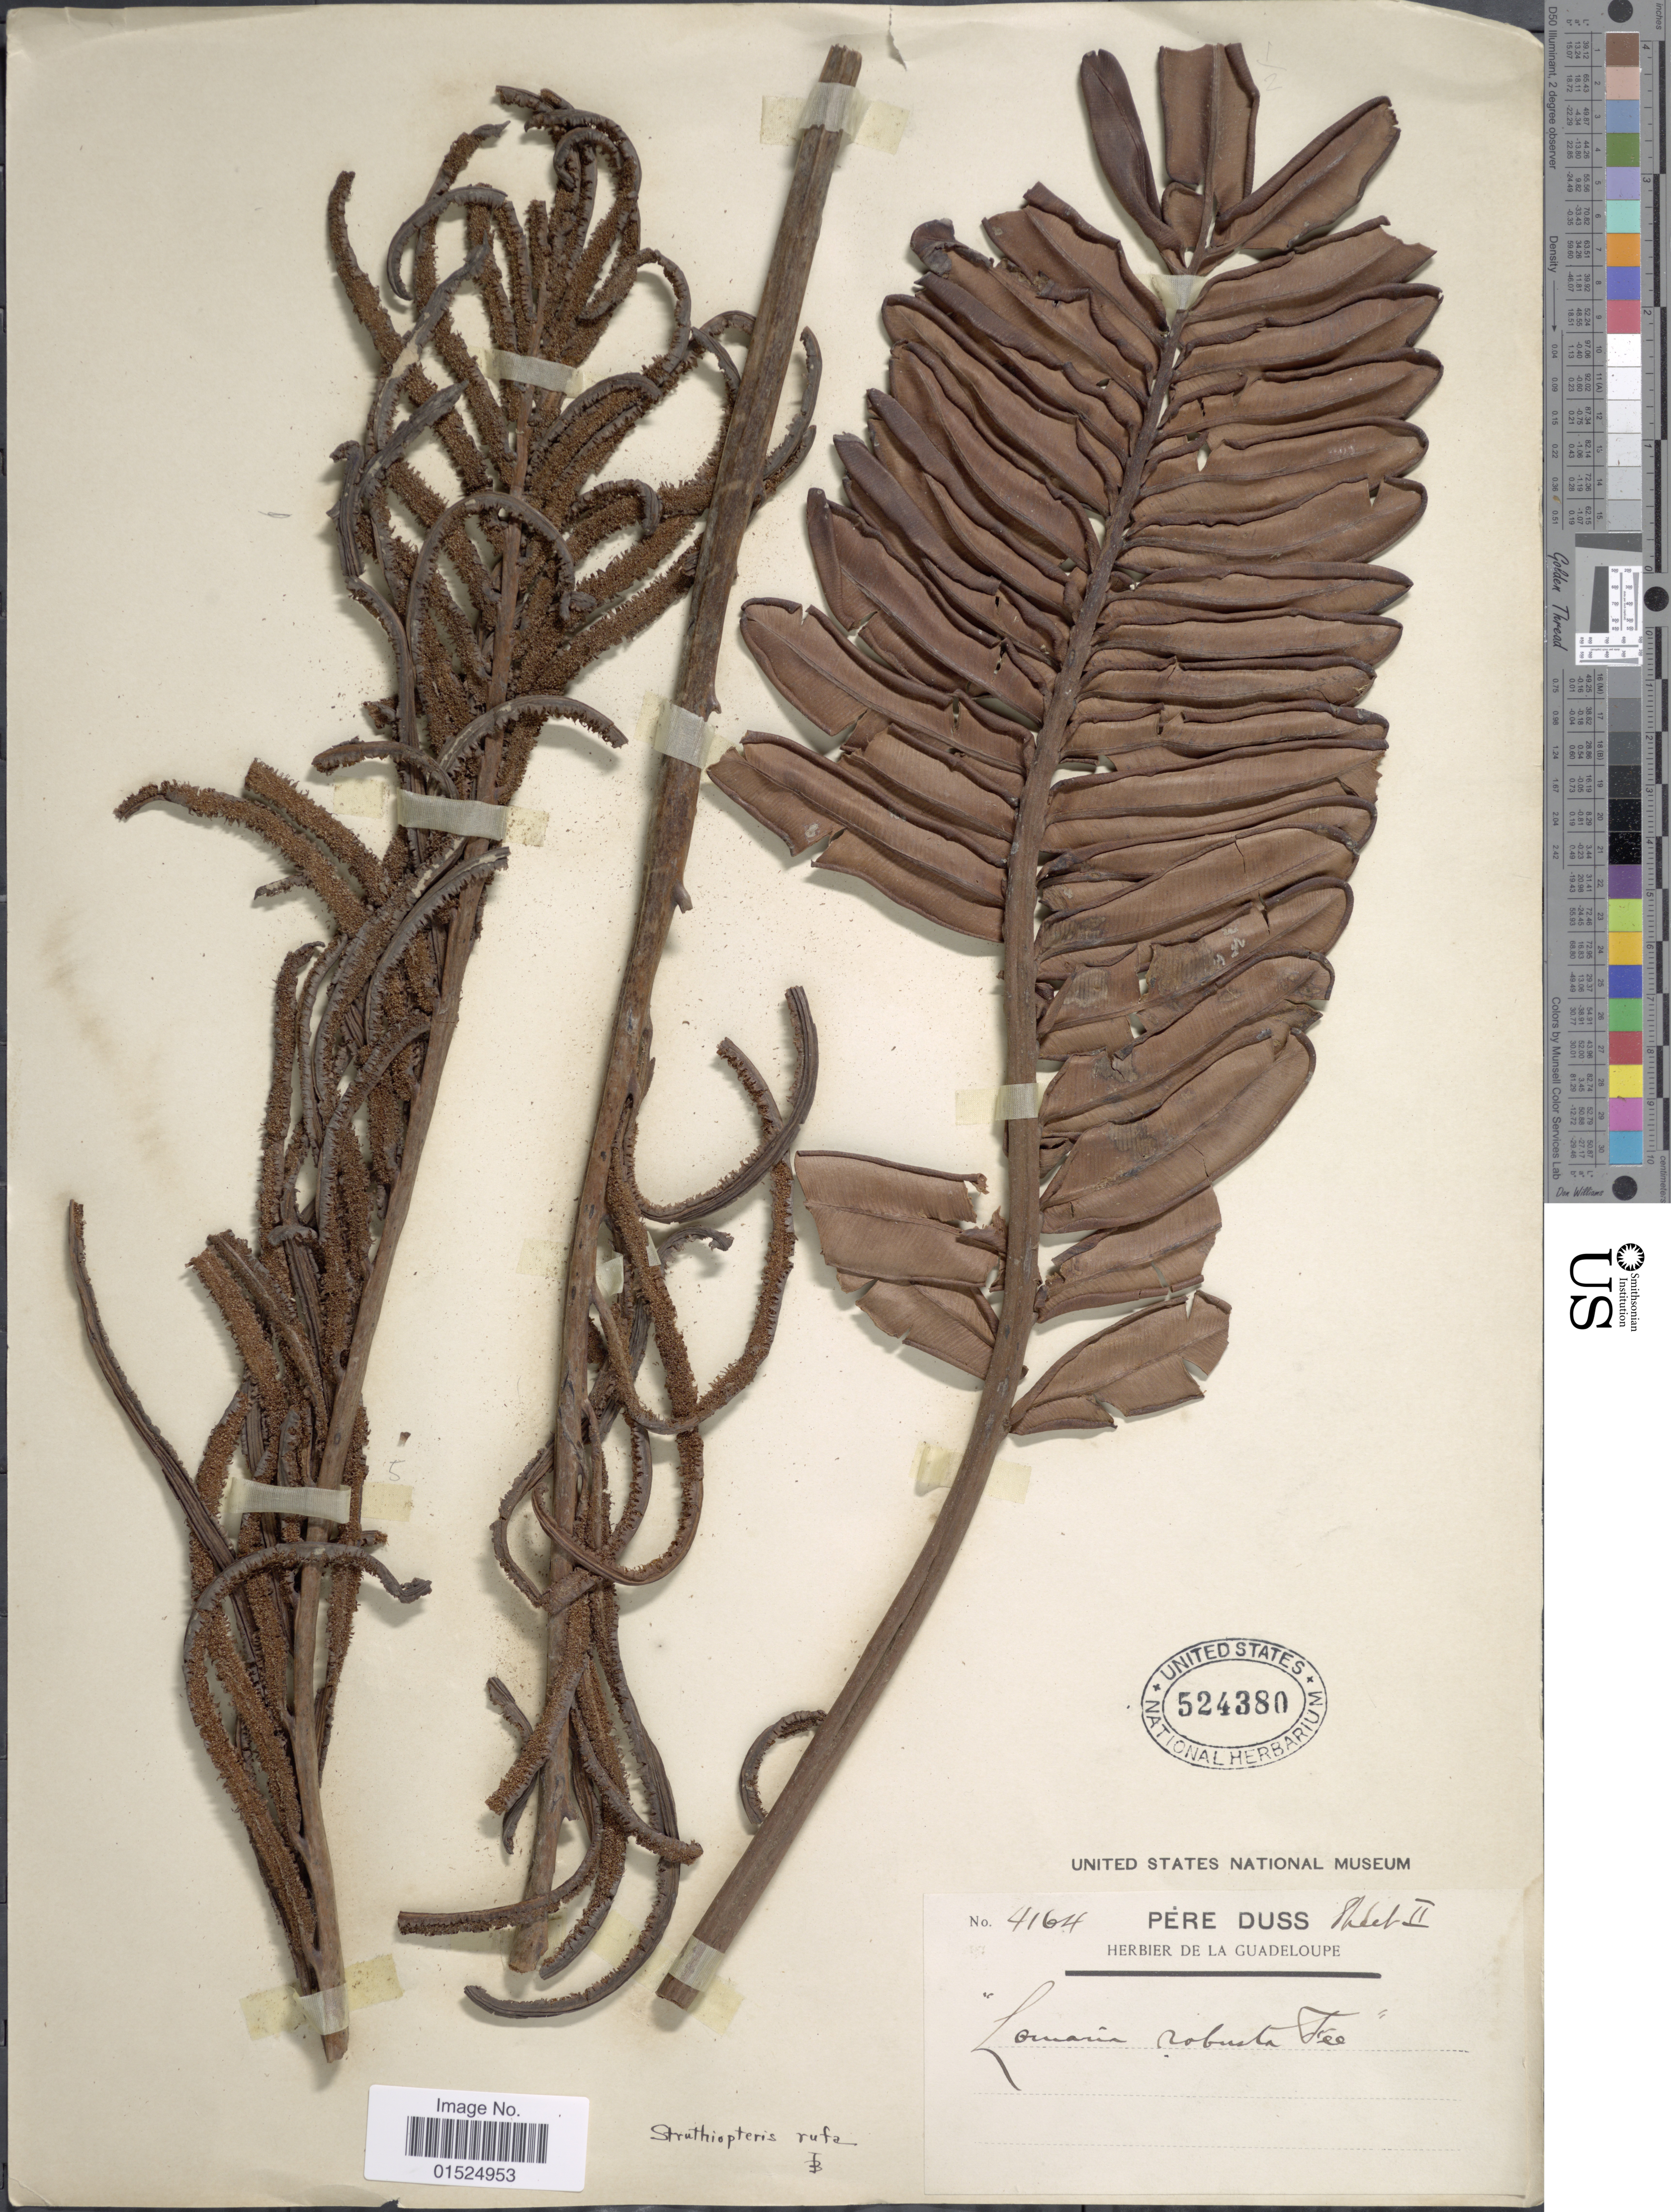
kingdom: Plantae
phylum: Tracheophyta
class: Polypodiopsida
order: Polypodiales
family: Blechnaceae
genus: Blechnum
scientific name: Blechnum rufum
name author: (Spreng.) C. Chr.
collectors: Père Duss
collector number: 4164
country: Guadeloupe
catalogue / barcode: US 524380